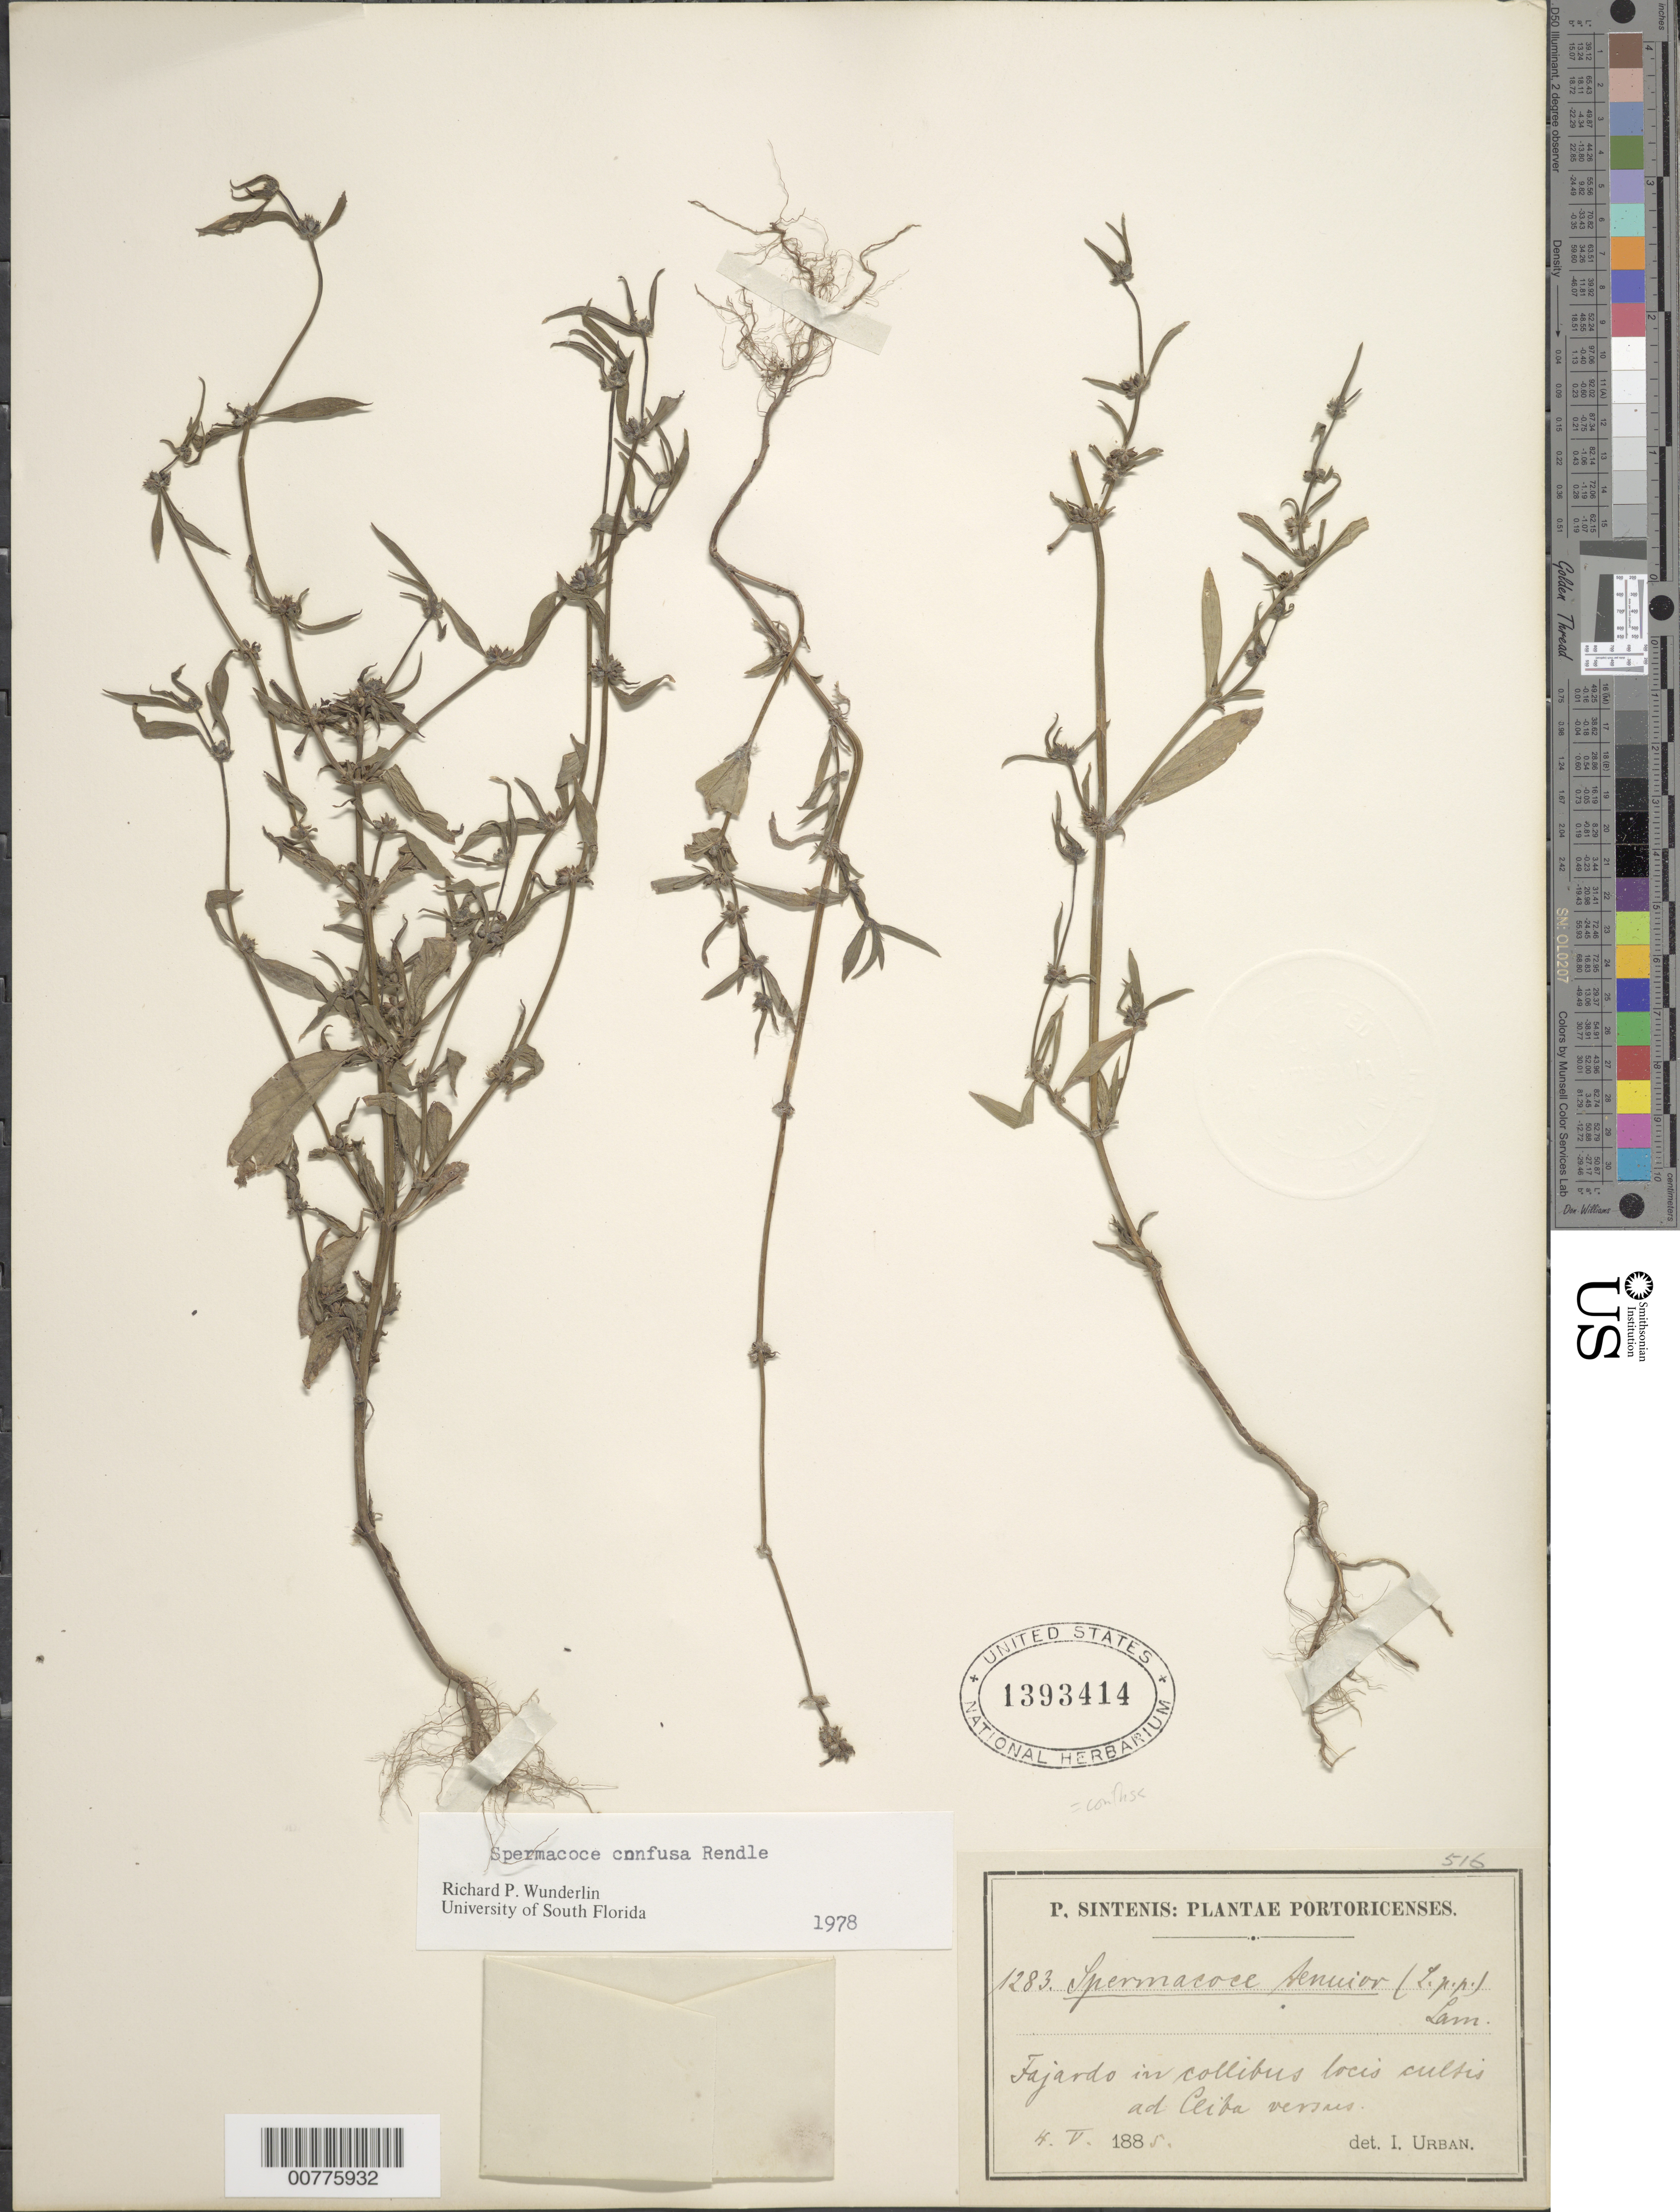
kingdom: Plantae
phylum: Tracheophyta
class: Magnoliopsida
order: Gentianales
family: Rubiaceae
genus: Spermacoce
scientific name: Spermacoce tenuior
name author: L.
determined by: Wunderlin, Richard P.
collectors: P. Sintenis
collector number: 1283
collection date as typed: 04 May 1885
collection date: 1885-05-04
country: Puerto Rico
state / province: Ceiba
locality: Fajardo in collibus locis cultis ad Ceiba versus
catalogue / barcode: US 1393414